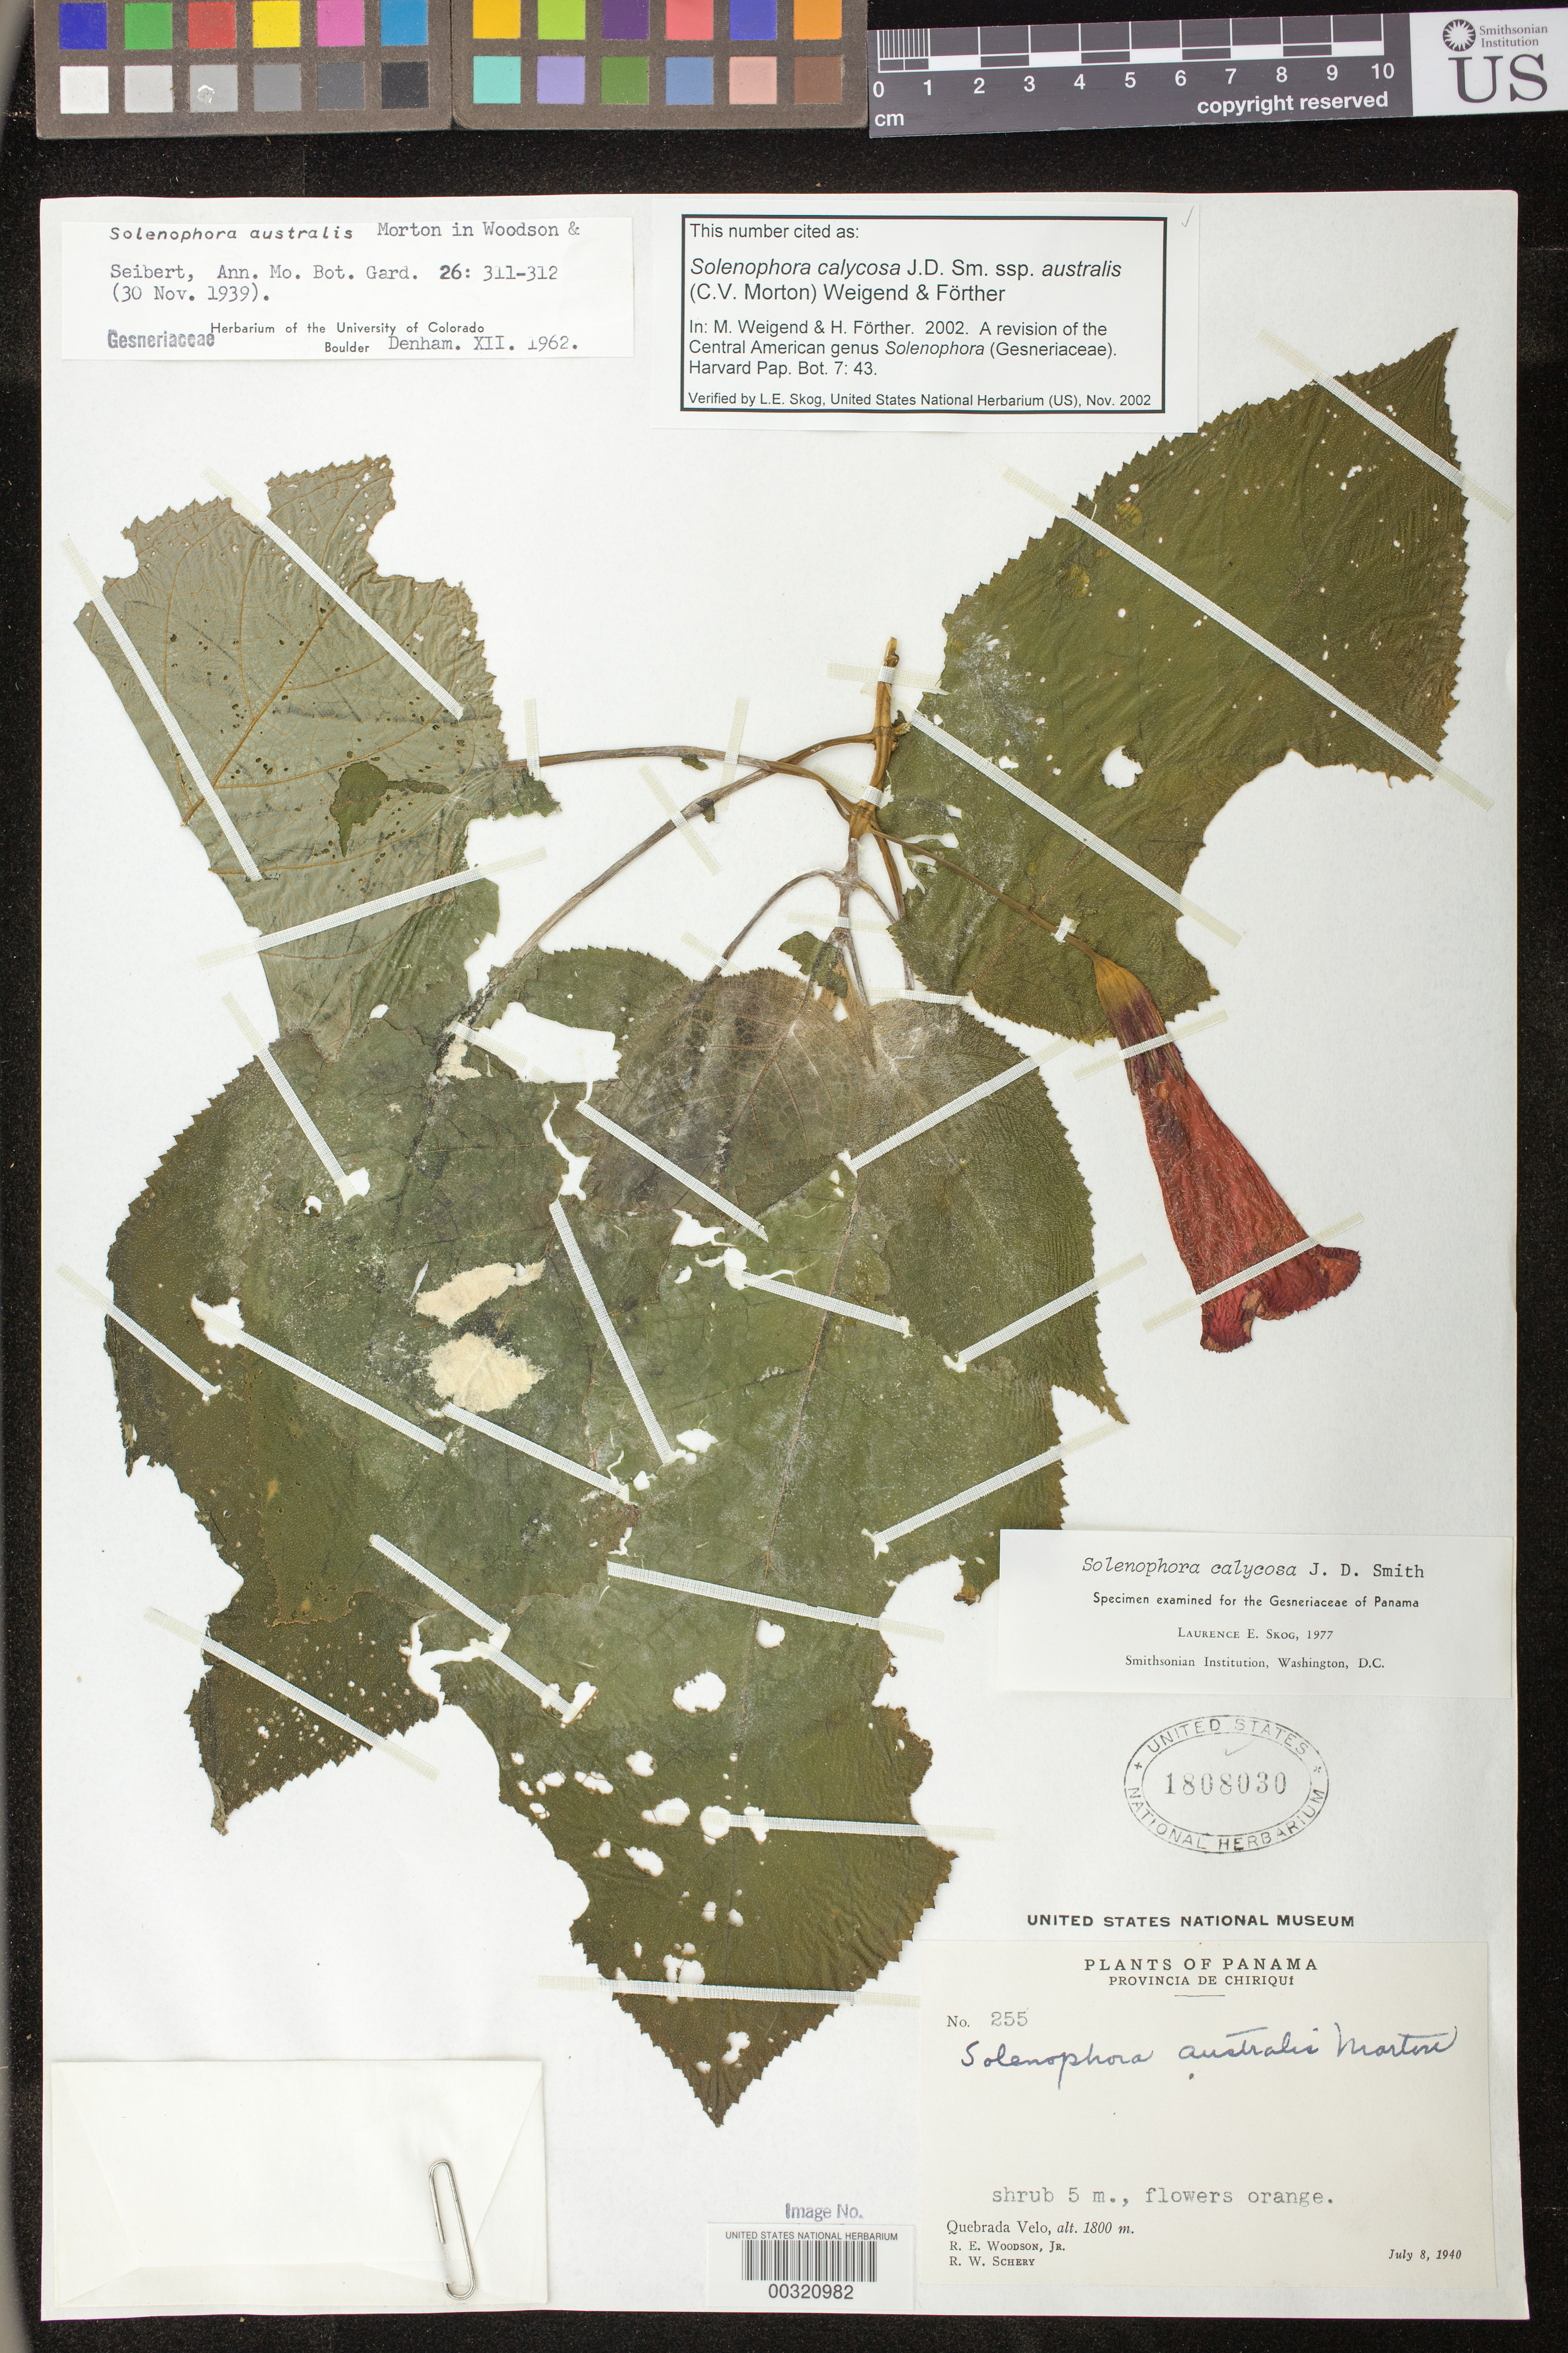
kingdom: Plantae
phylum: Tracheophyta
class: Magnoliopsida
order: Lamiales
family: Gesneriaceae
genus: Solenophora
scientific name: Solenophora calycosa subsp. australis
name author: (C.V. Morton) Weigend & Förther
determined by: Weigend; Förther, Harald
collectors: R. E. Woodson & R. W. Schery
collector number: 255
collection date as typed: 08 Jul 1940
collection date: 1940-07-08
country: Panama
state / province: Chiriquí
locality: Quebrada Velo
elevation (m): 1800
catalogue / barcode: US 1808030